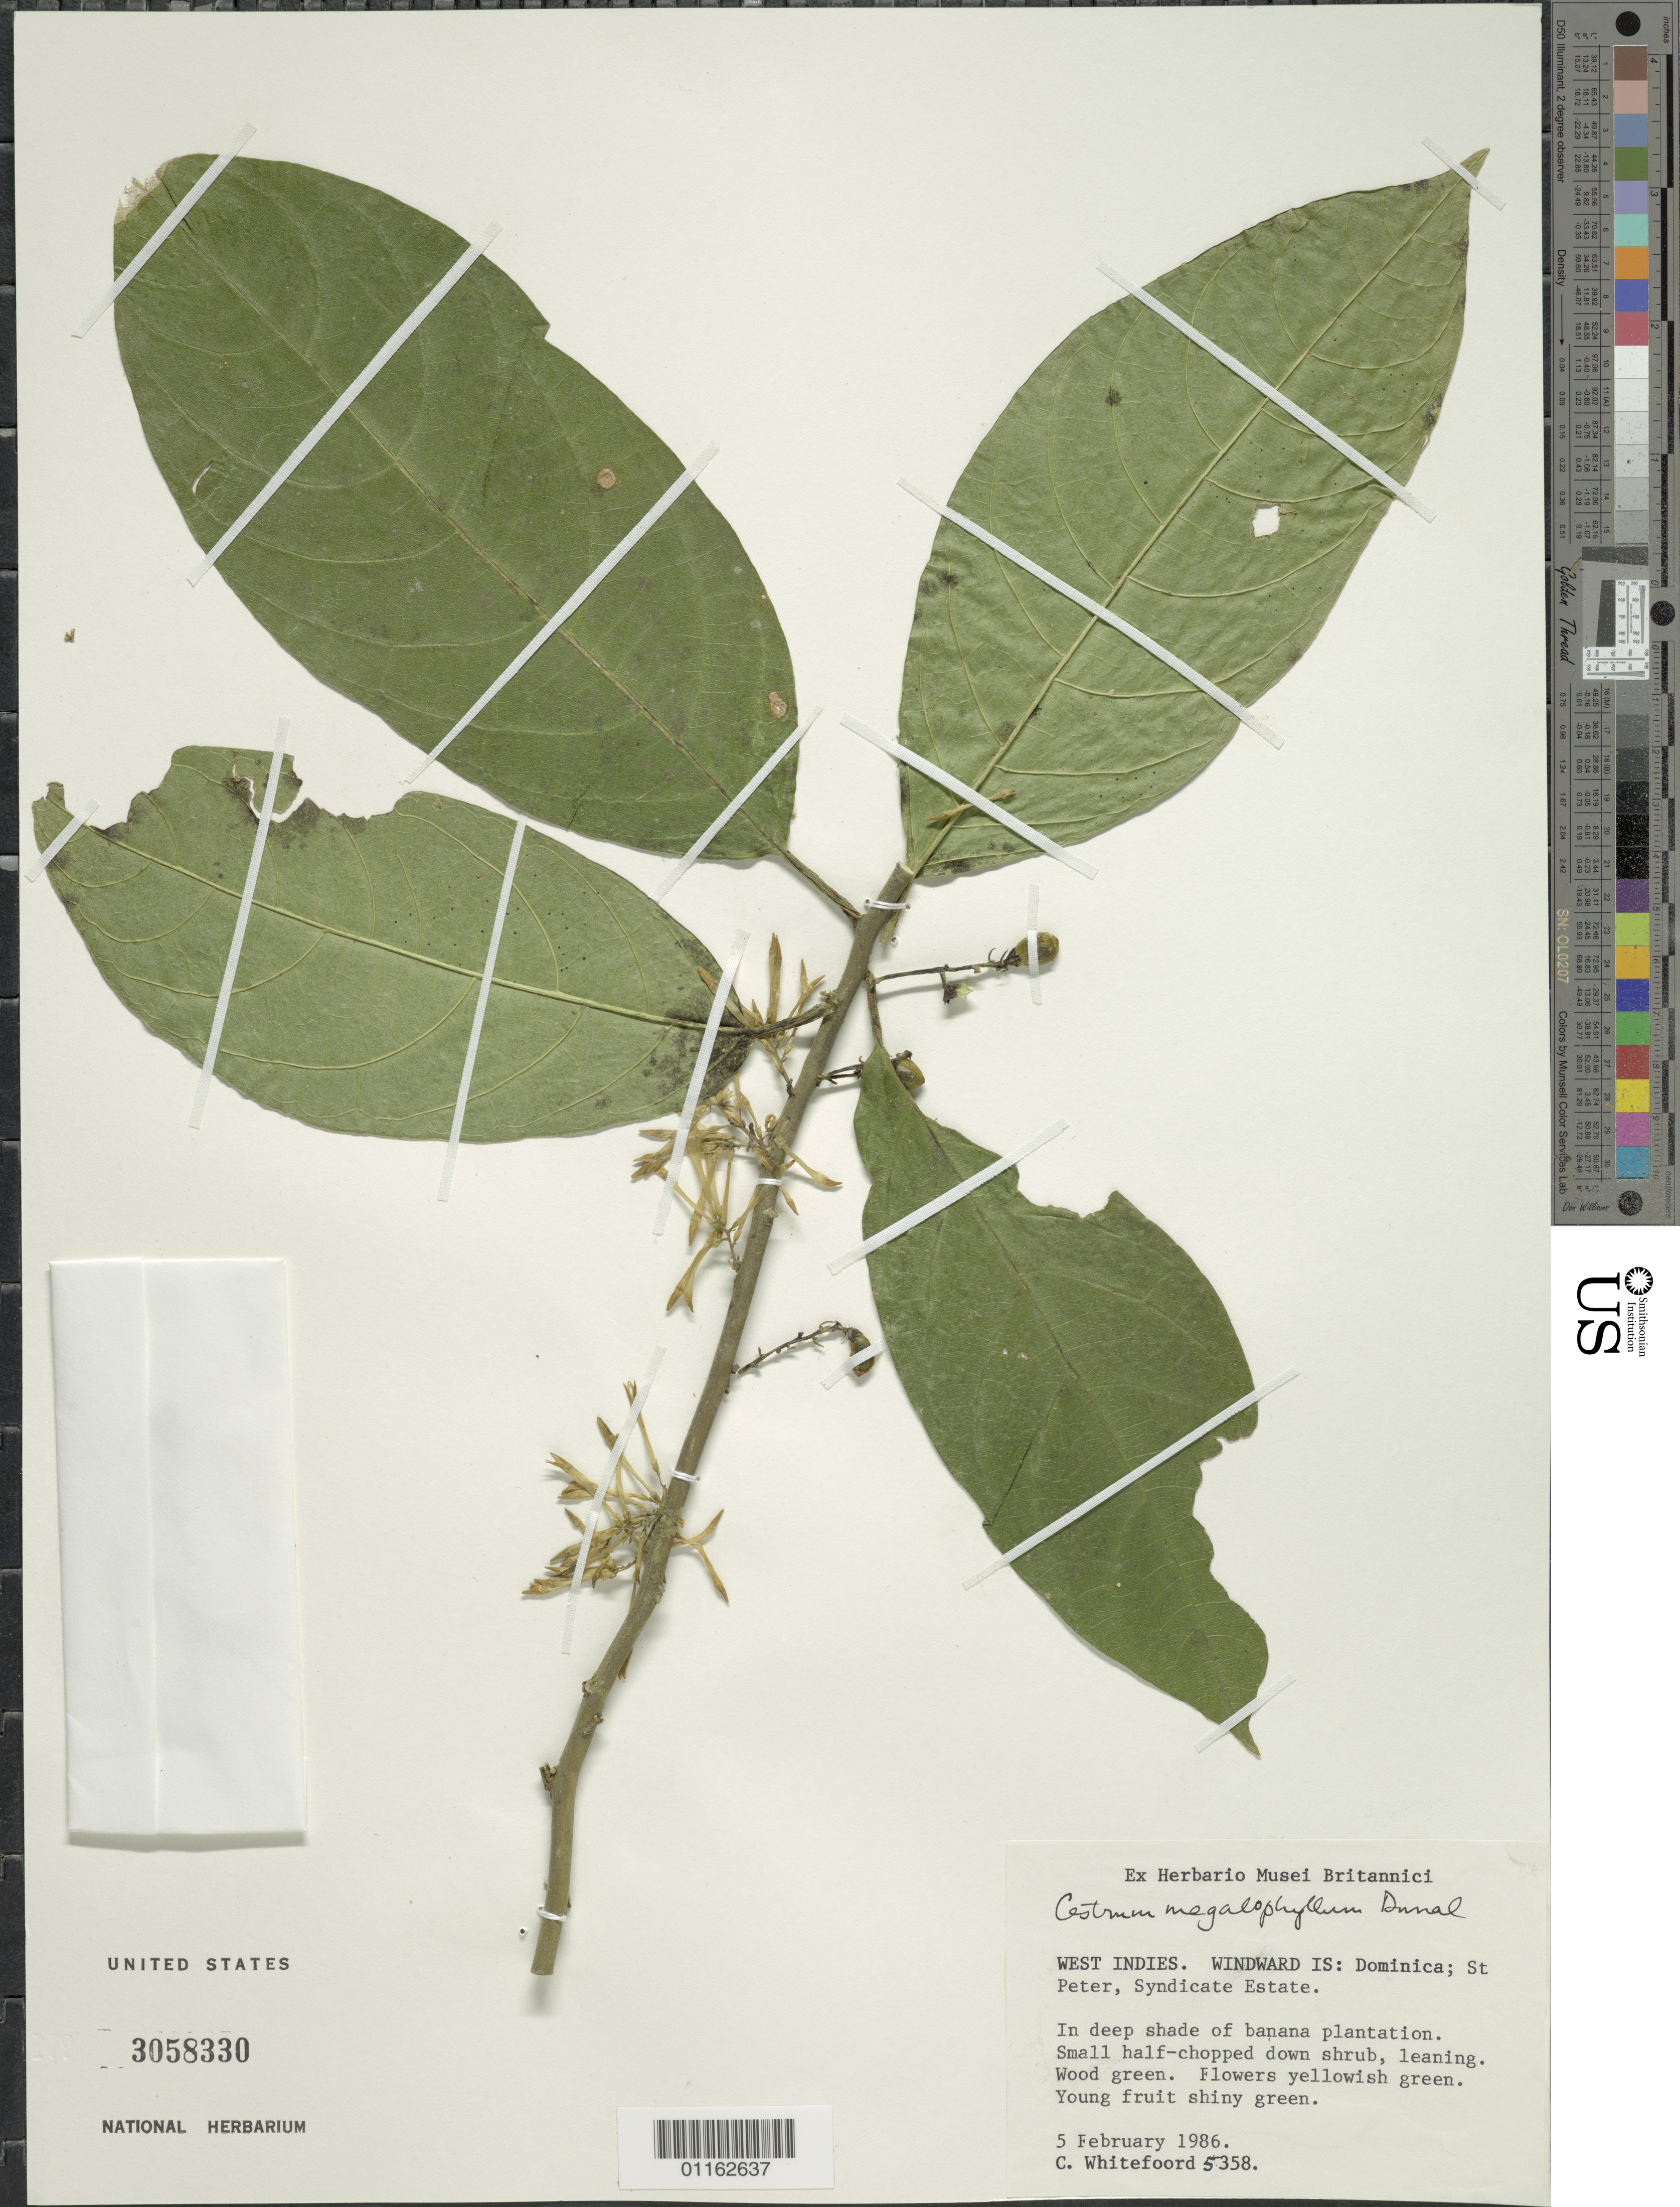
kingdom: Plantae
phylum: Tracheophyta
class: Magnoliopsida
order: Solanales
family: Solanaceae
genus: Cestrum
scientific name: Cestrum megalophyllum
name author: Dunal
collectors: C. Whitefoord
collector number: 5358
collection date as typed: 05 Feb 1986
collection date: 1986-02-05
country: Dominica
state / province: St. Peter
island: Dominica I.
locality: Syndicate Estate. In deep shade of banana plantation.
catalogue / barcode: US 3058330